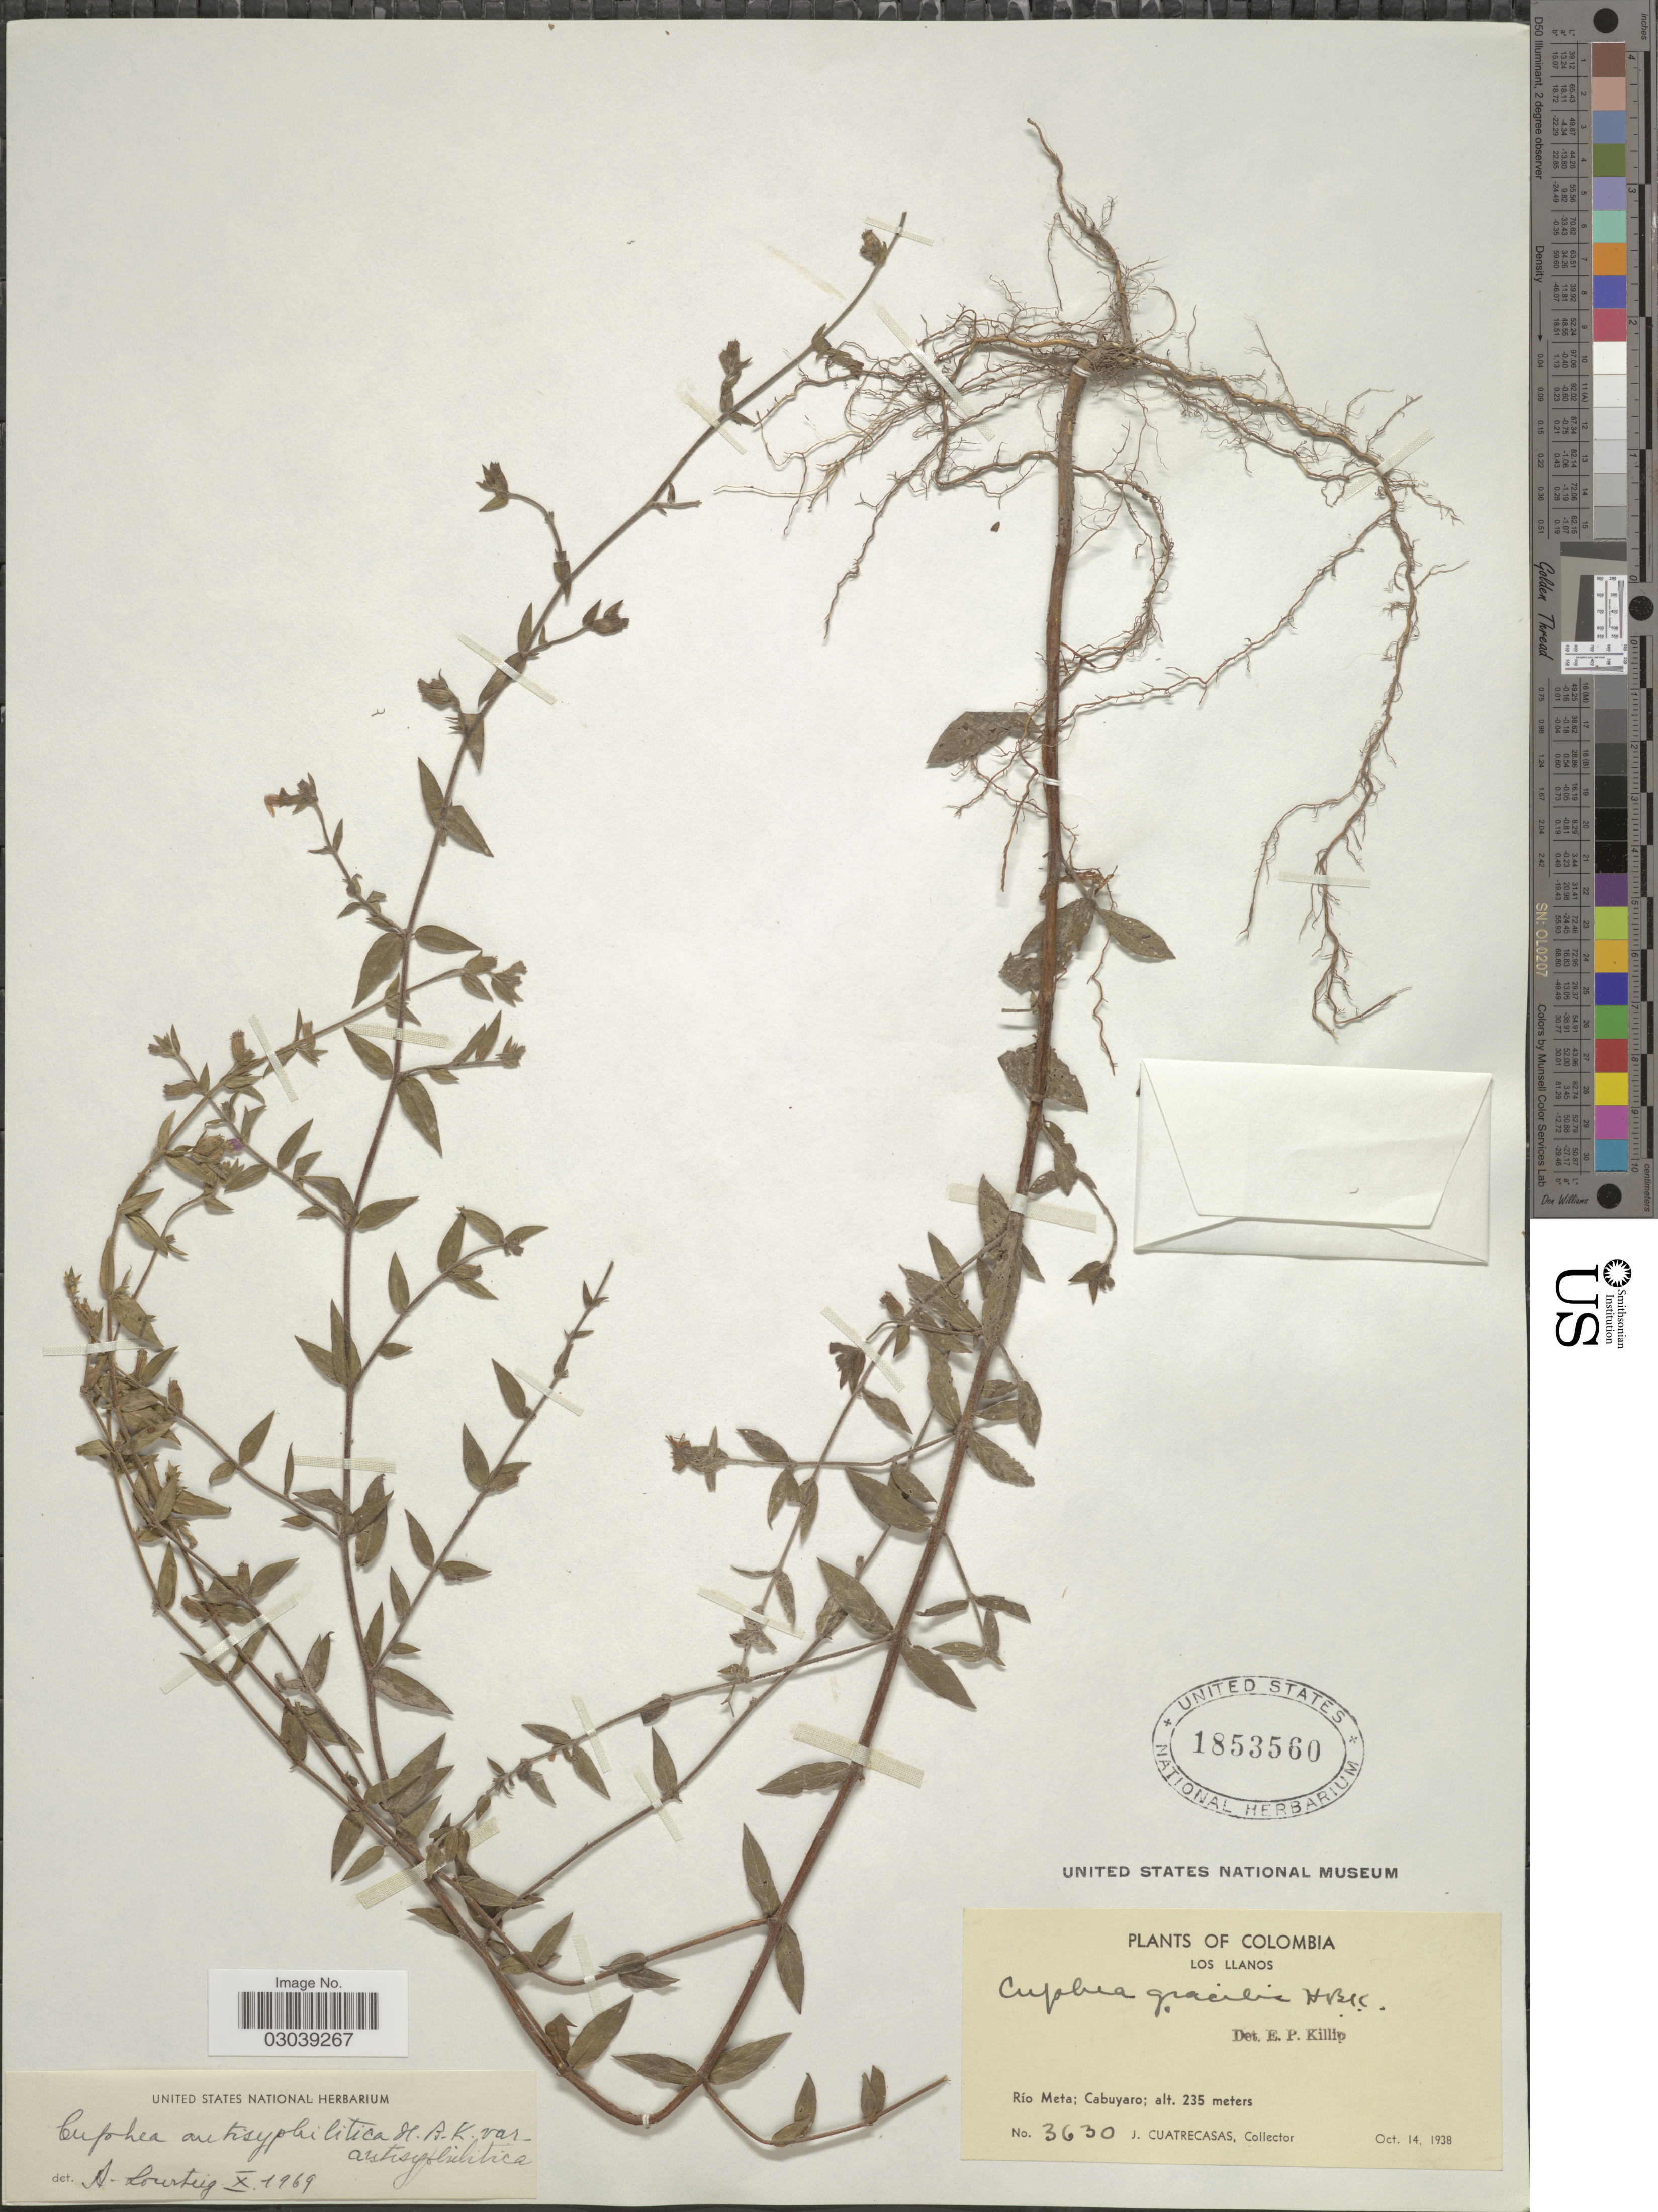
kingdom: Plantae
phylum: Tracheophyta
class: Magnoliopsida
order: Myrtales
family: Lythraceae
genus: Cuphea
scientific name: Cuphea antisyphilitica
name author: Kunth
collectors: J. Cuatrecasas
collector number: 3630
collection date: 1938-10-14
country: Colombia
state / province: Meta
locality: Los Llanos. Río Meta: Cabuyaro.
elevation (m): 235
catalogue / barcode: US 1853560